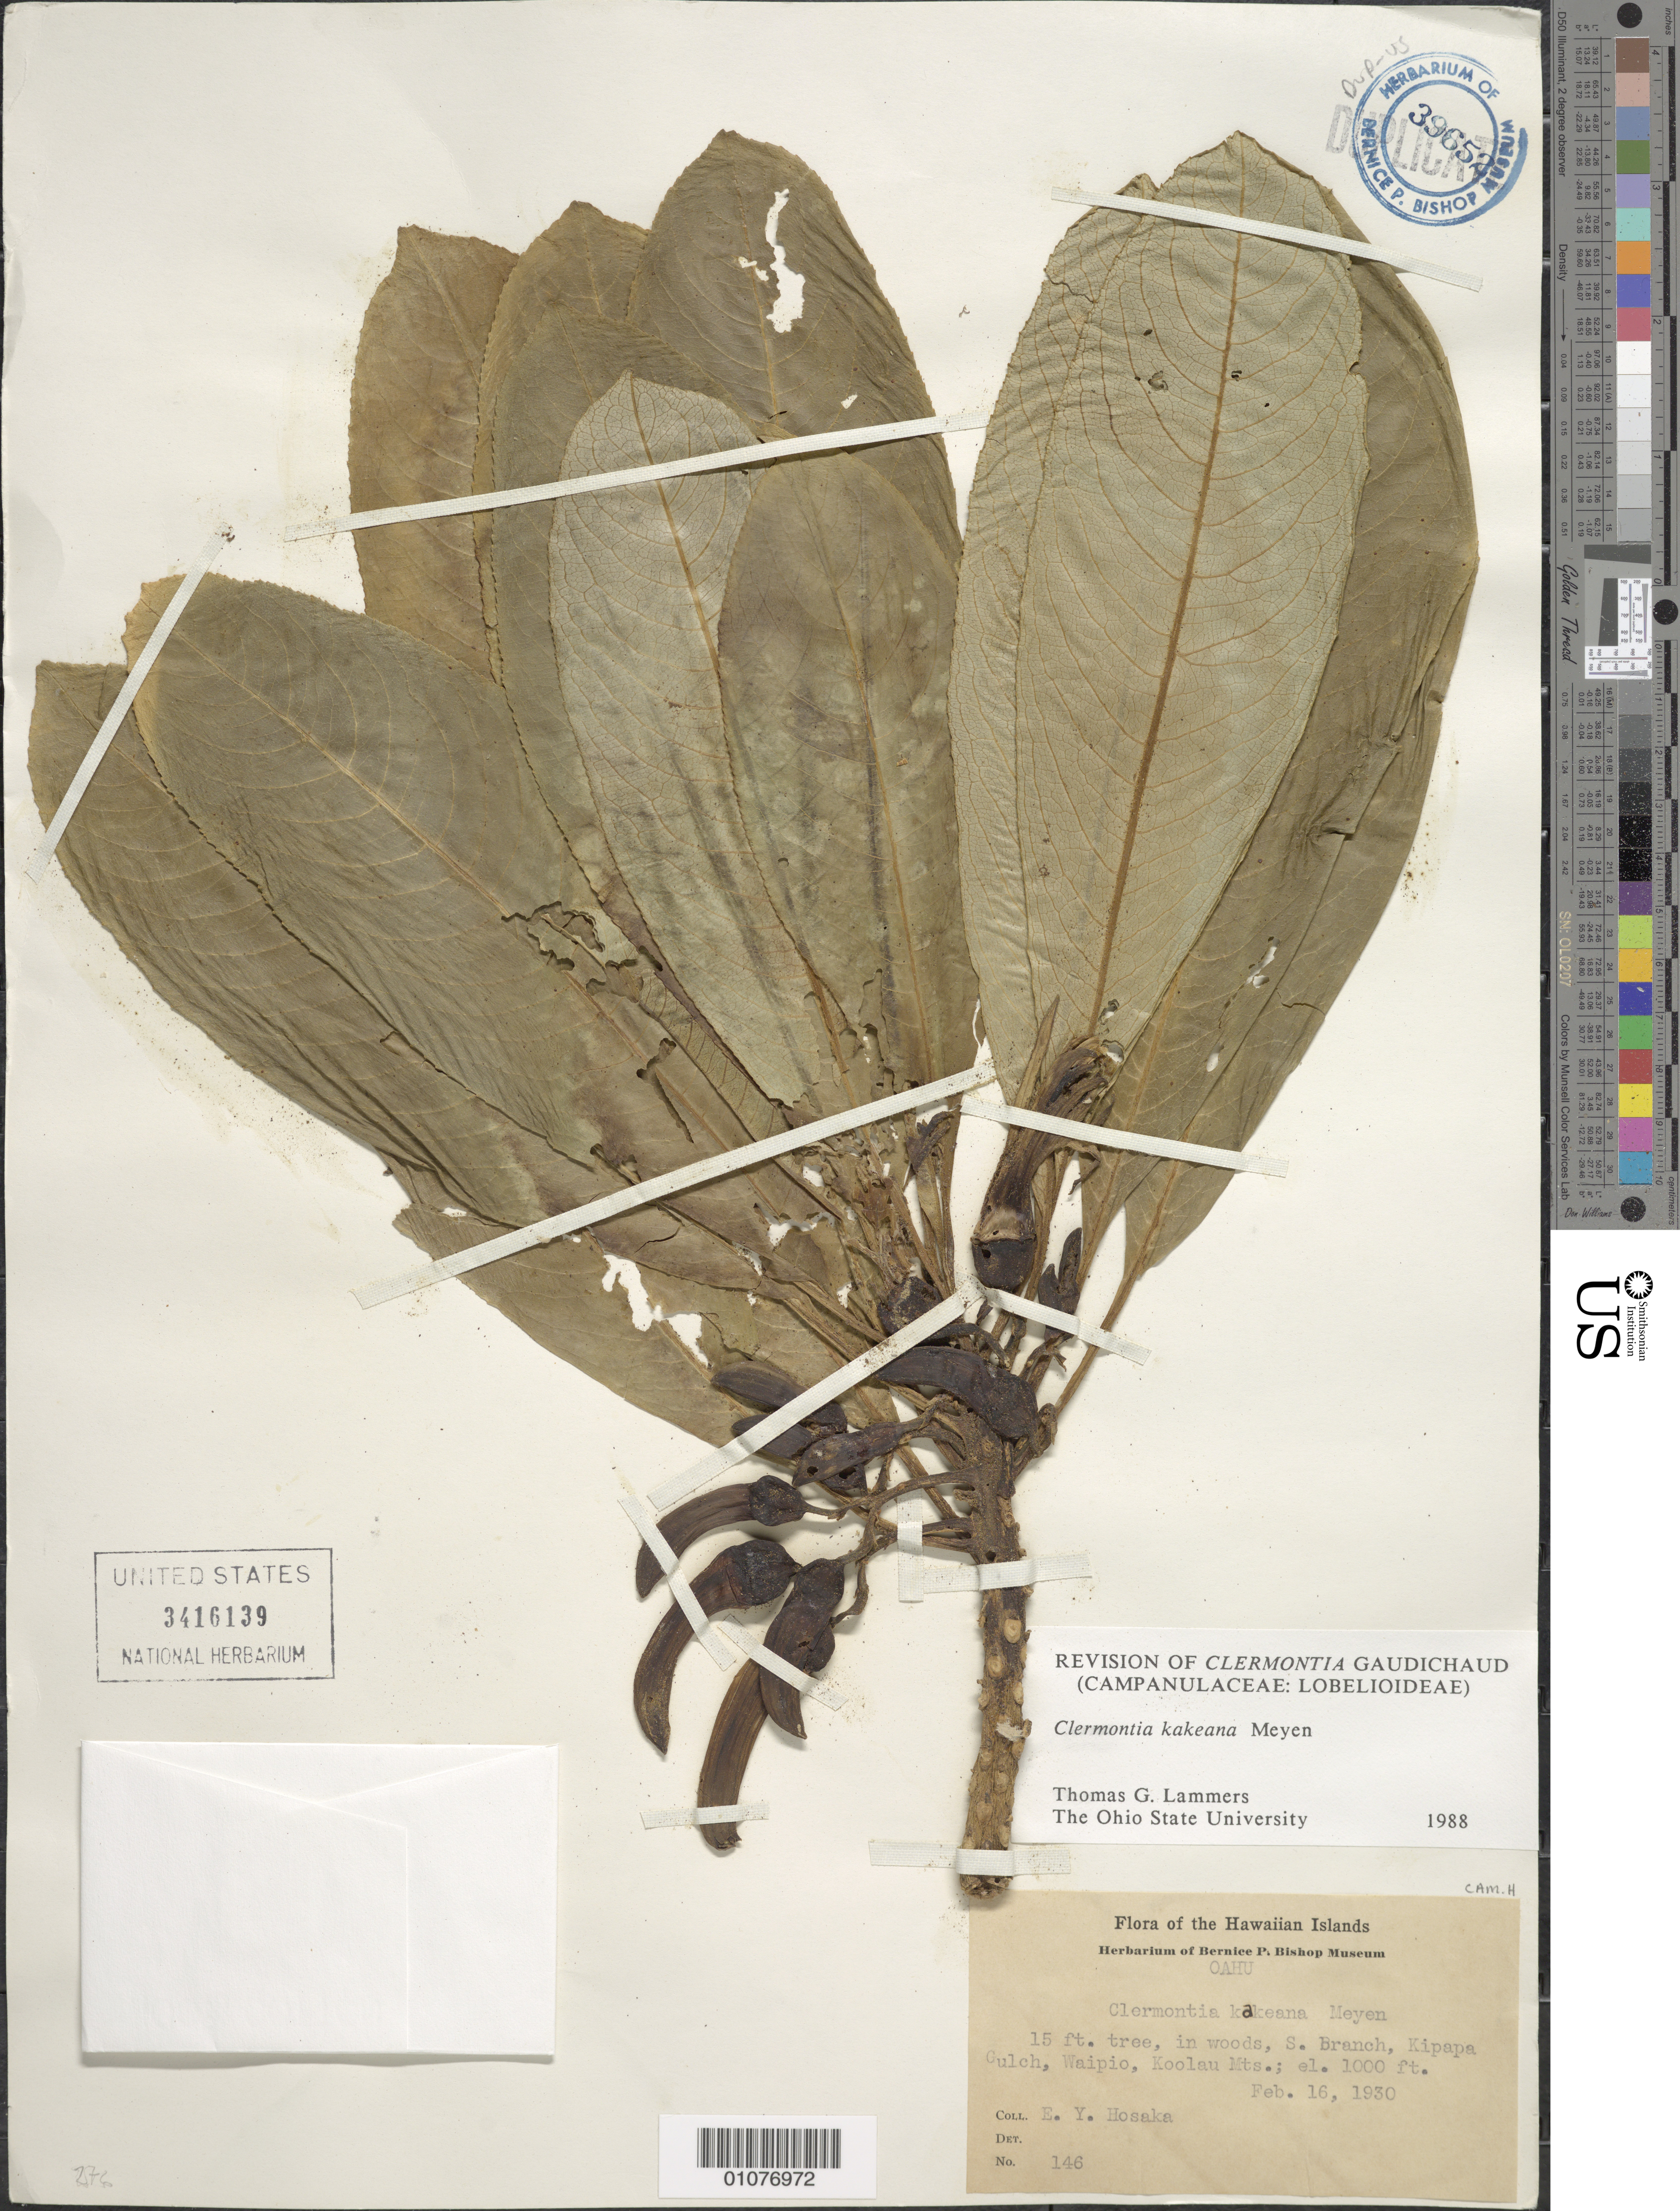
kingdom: Plantae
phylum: Tracheophyta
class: Magnoliopsida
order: Asterales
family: Campanulaceae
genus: Clermontia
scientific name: Clermontia kakeana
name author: Meyen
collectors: E. Y. Hosaka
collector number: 146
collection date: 1930-02-16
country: United States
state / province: Hawaii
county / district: Honolulu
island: Oahu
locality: S. Branch, Kipapa Gulch, Waipio, Koolau Mts,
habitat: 15 ft. tree in woods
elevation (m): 305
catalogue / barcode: US 3416139